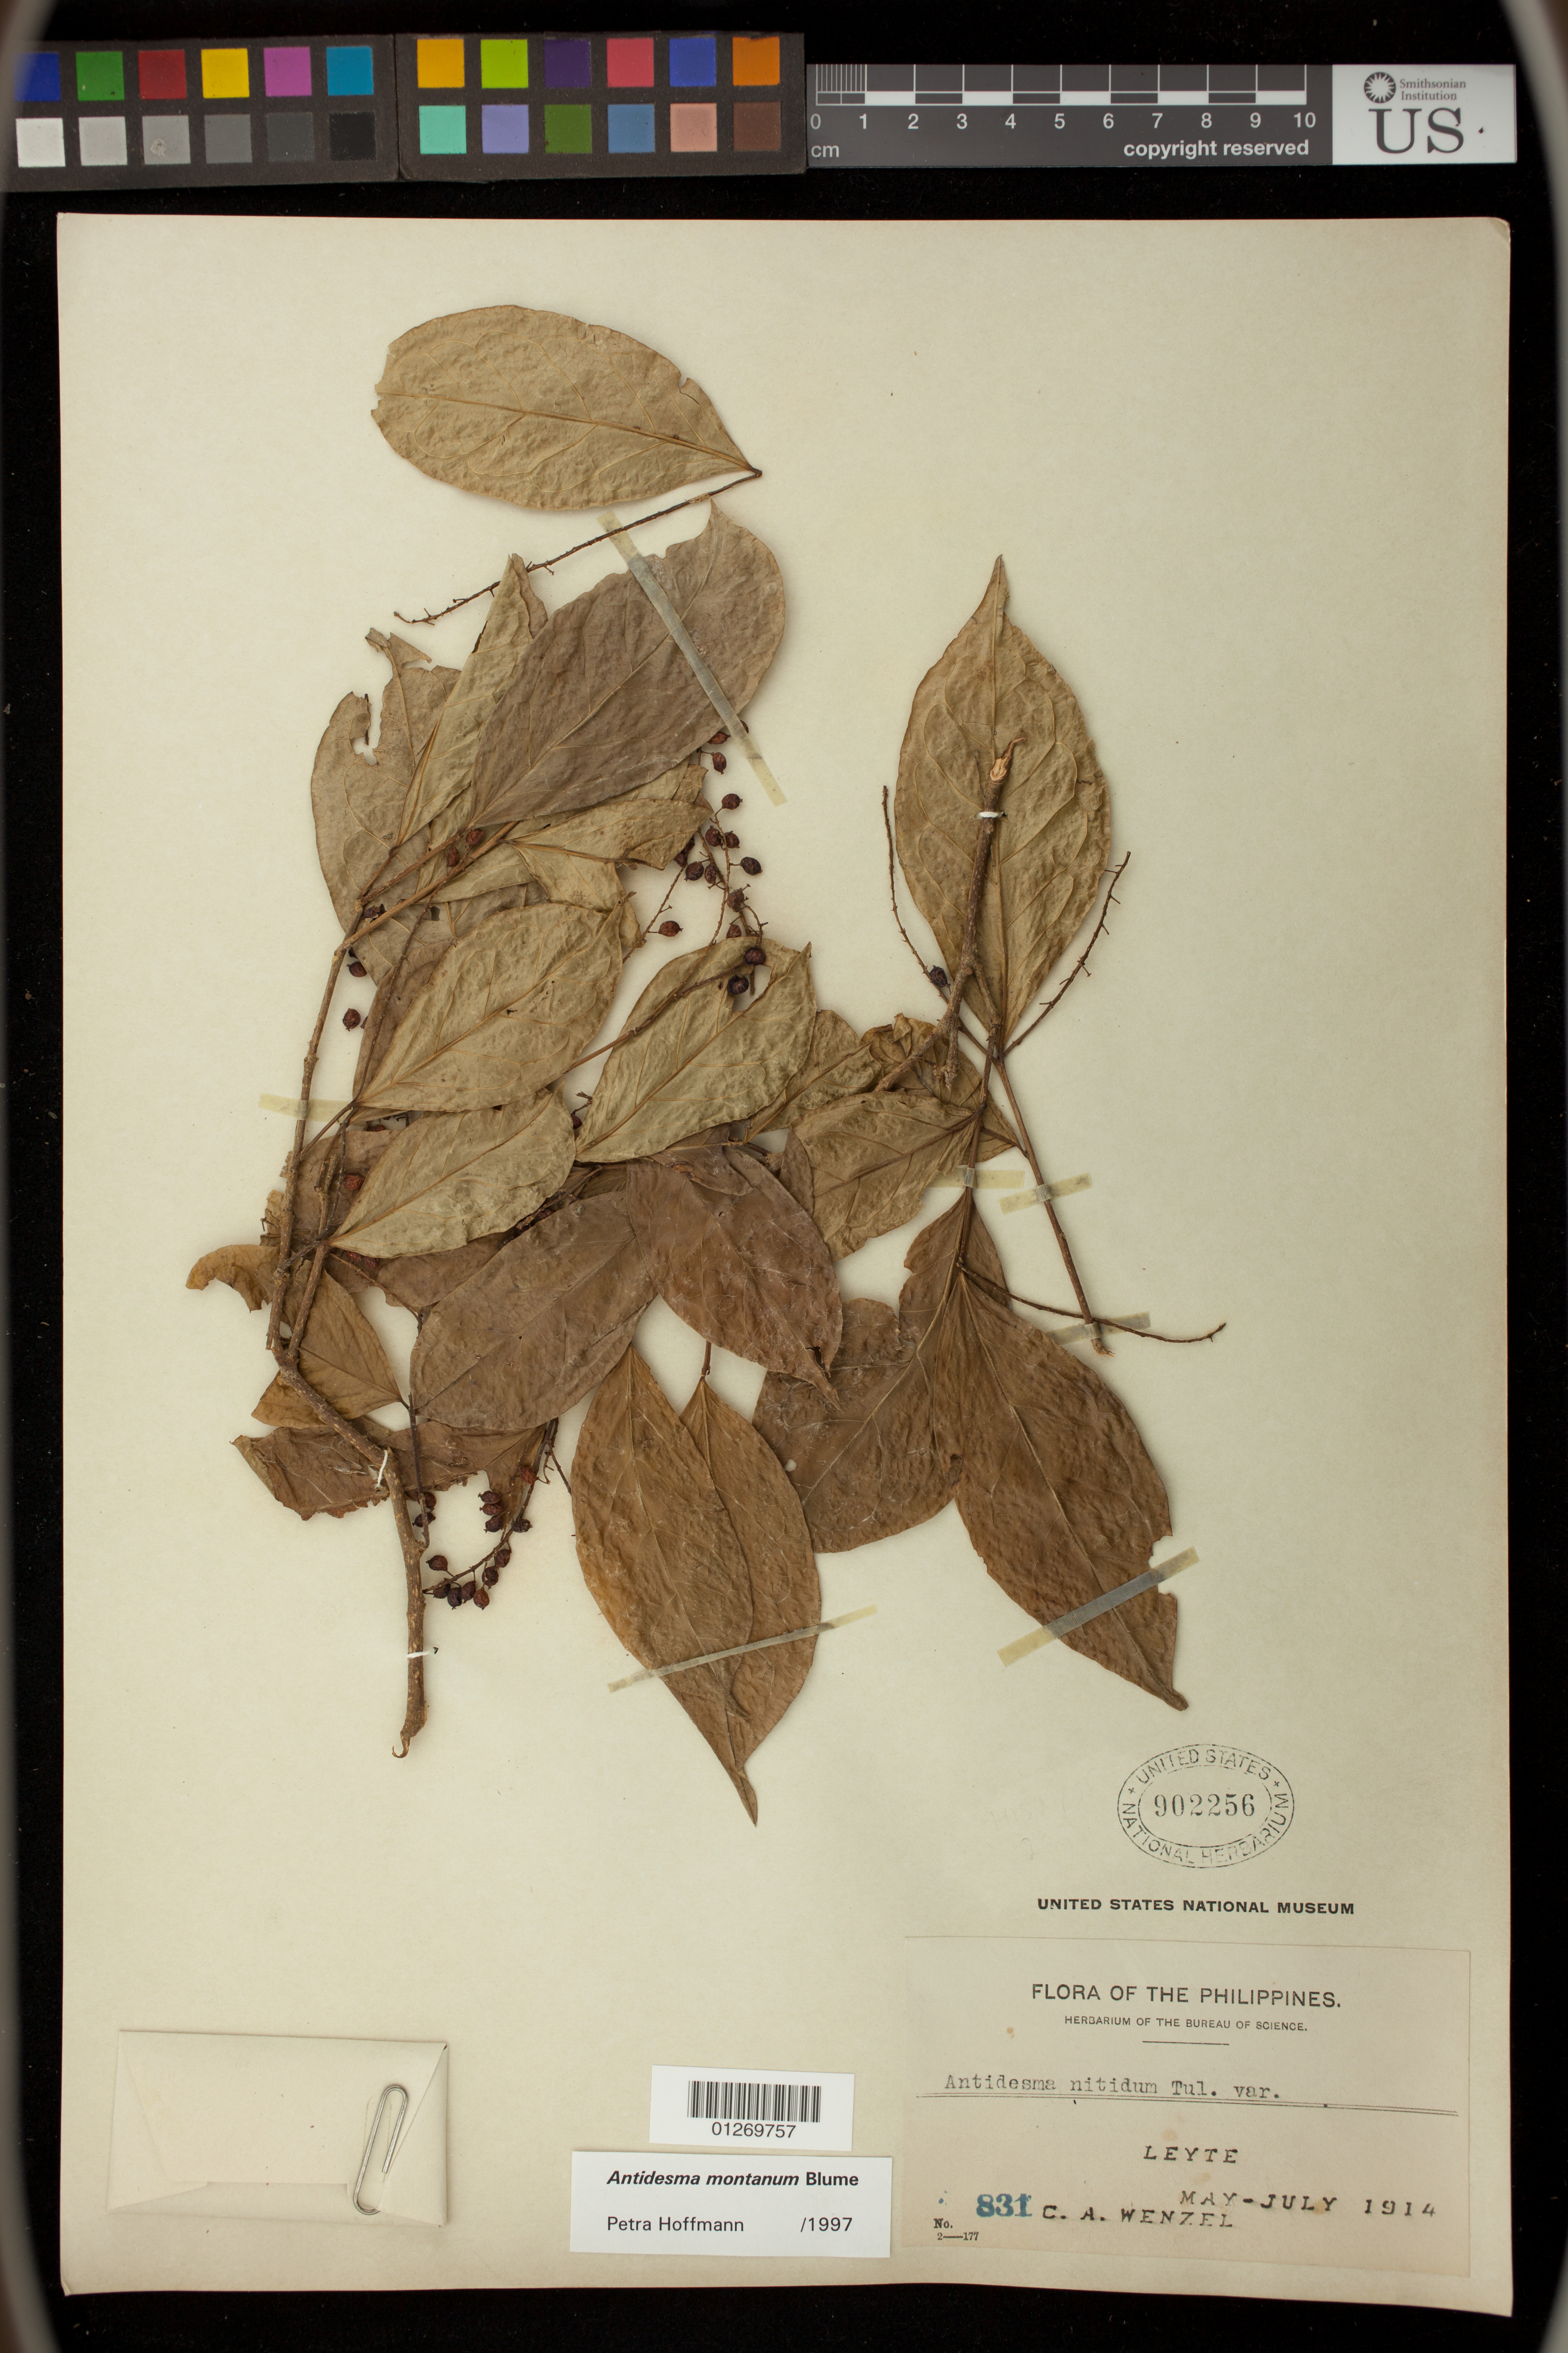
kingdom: Plantae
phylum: Tracheophyta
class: Magnoliopsida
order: Malpighiales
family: Phyllanthaceae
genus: Antidesma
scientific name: Antidesma montanum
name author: Blume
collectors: C. Wenzel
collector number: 831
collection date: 1914-05/1914-07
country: Philippines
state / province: Eastern Visayas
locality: Leyete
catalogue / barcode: US 902256